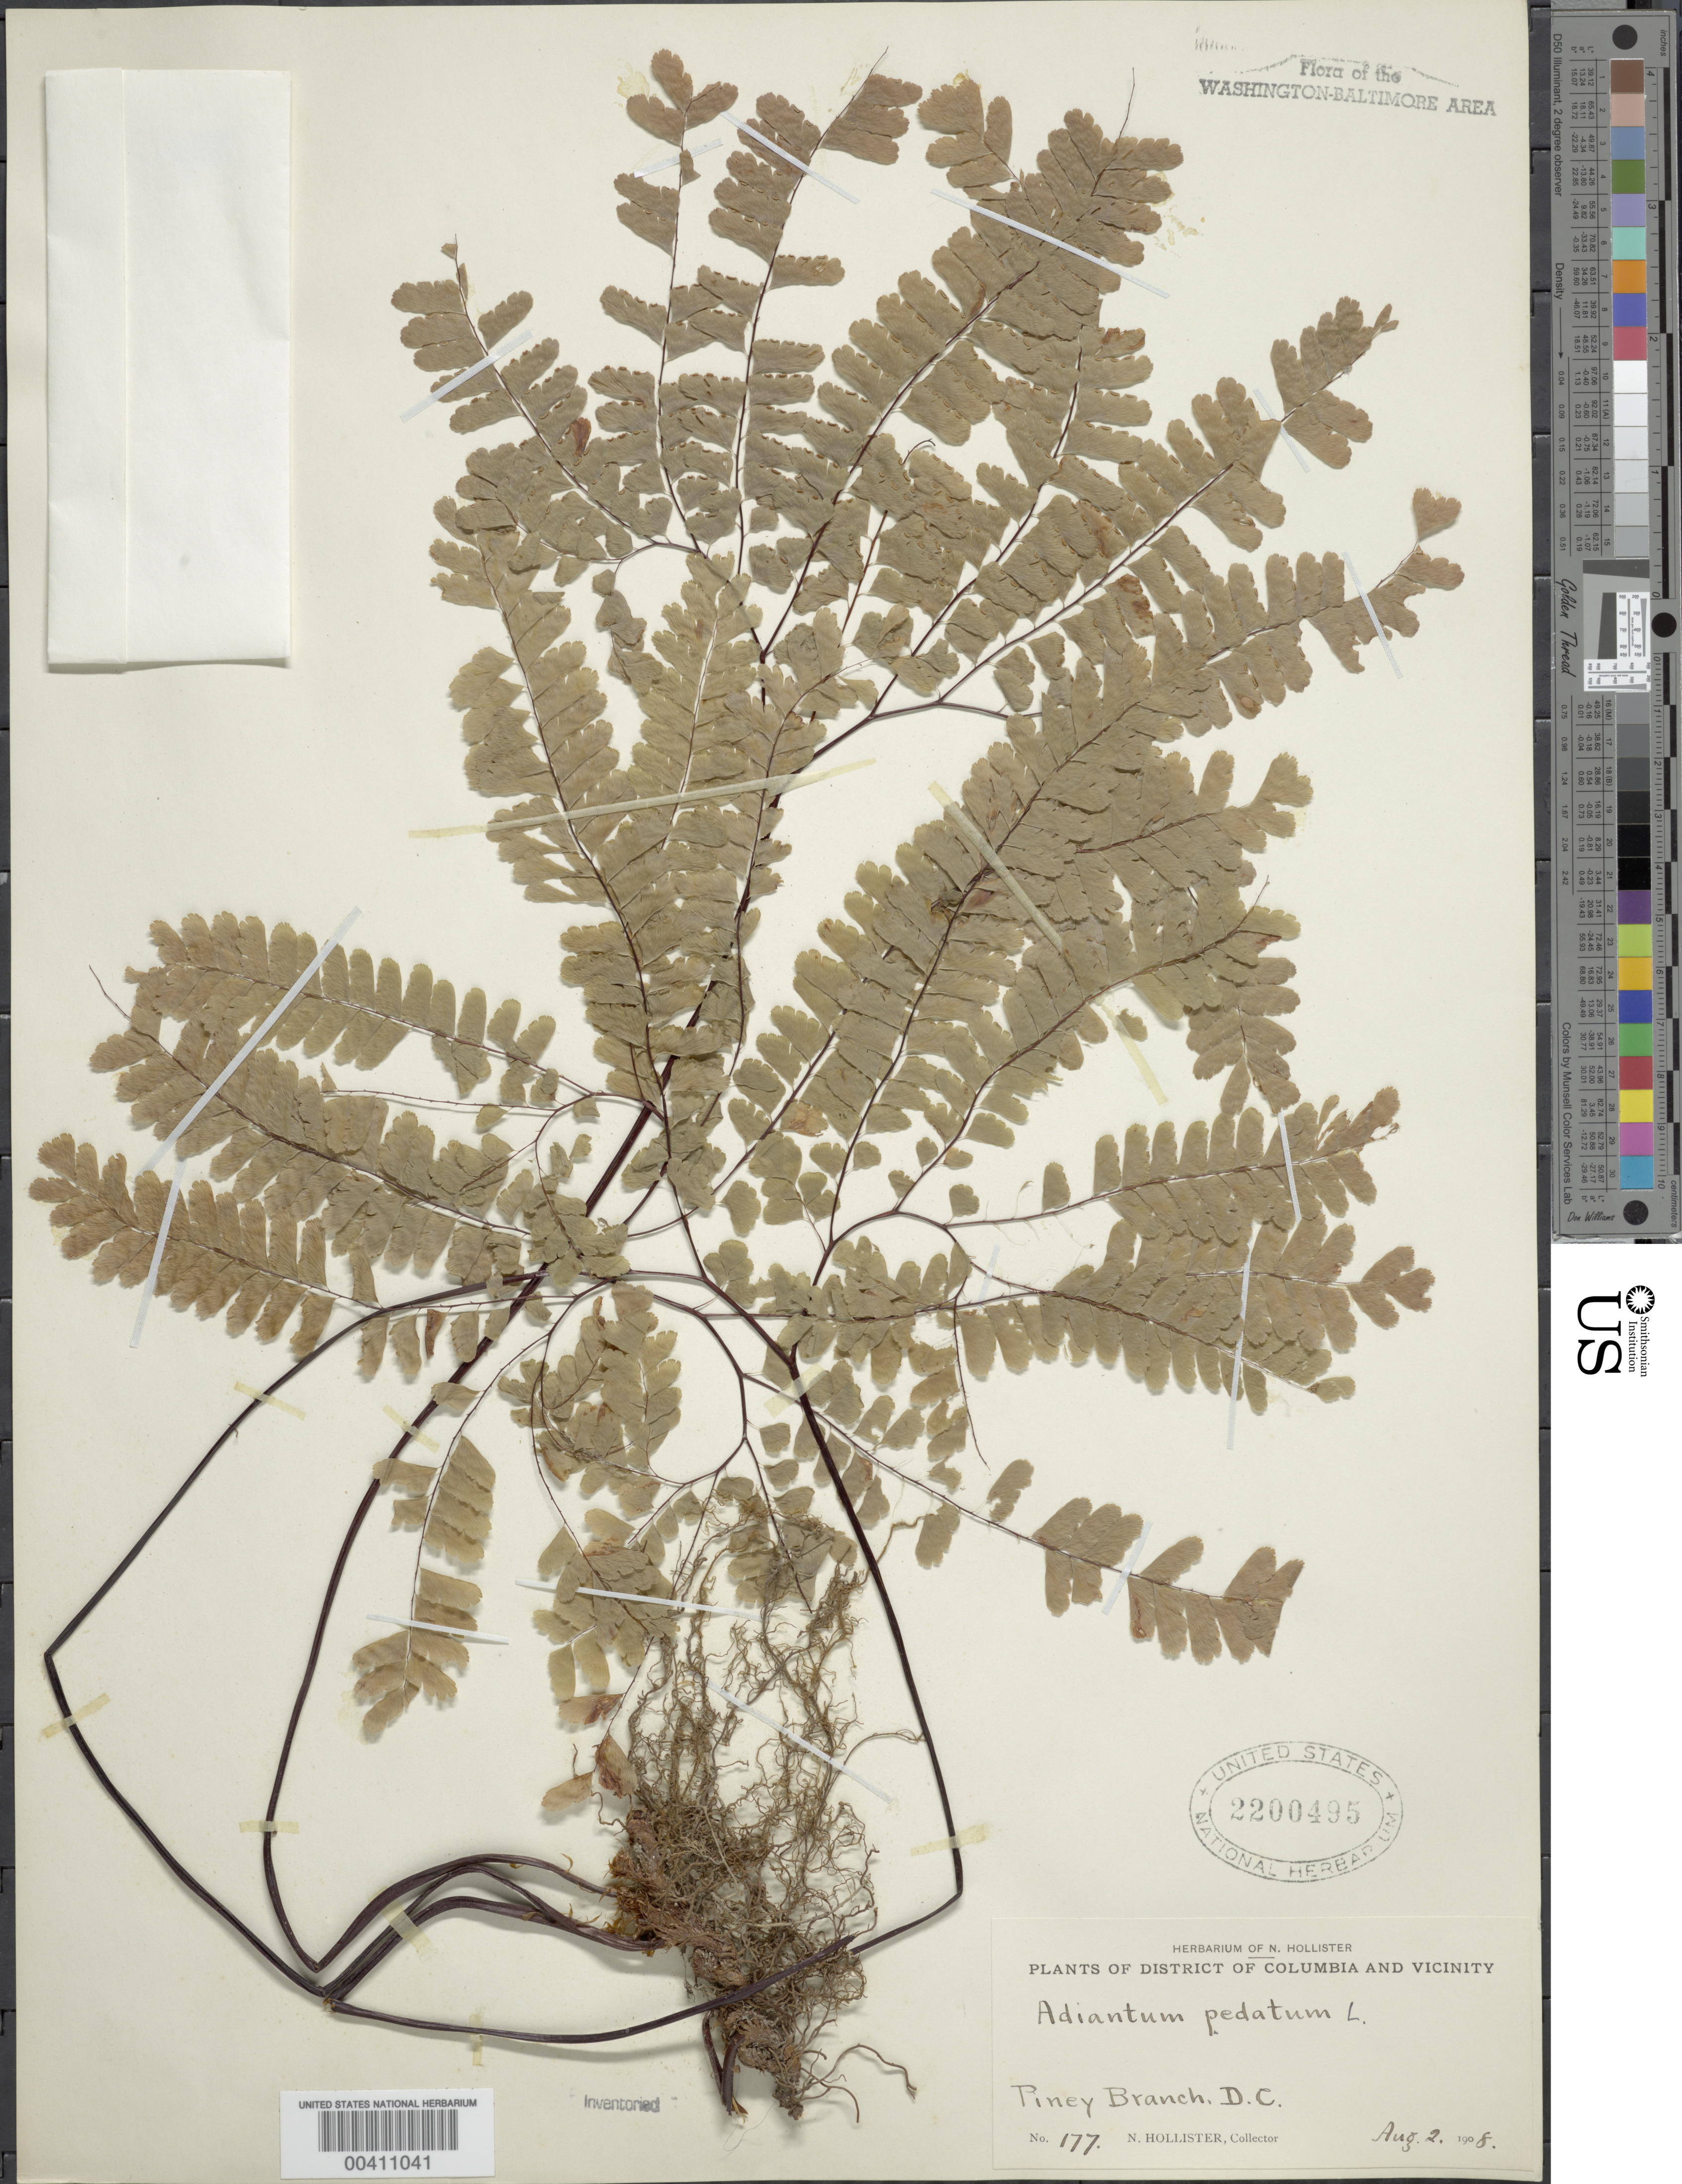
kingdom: Plantae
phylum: Tracheophyta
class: Polypodiopsida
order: Polypodiales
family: Pteridaceae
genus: Adiantum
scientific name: Adiantum pedatum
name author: L.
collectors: N. Hollister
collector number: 177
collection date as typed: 02 Aug 1908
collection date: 1908-08-02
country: United States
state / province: District of Columbia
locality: Piney Branch Rock Creek Park & vicinity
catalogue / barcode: US 2200495